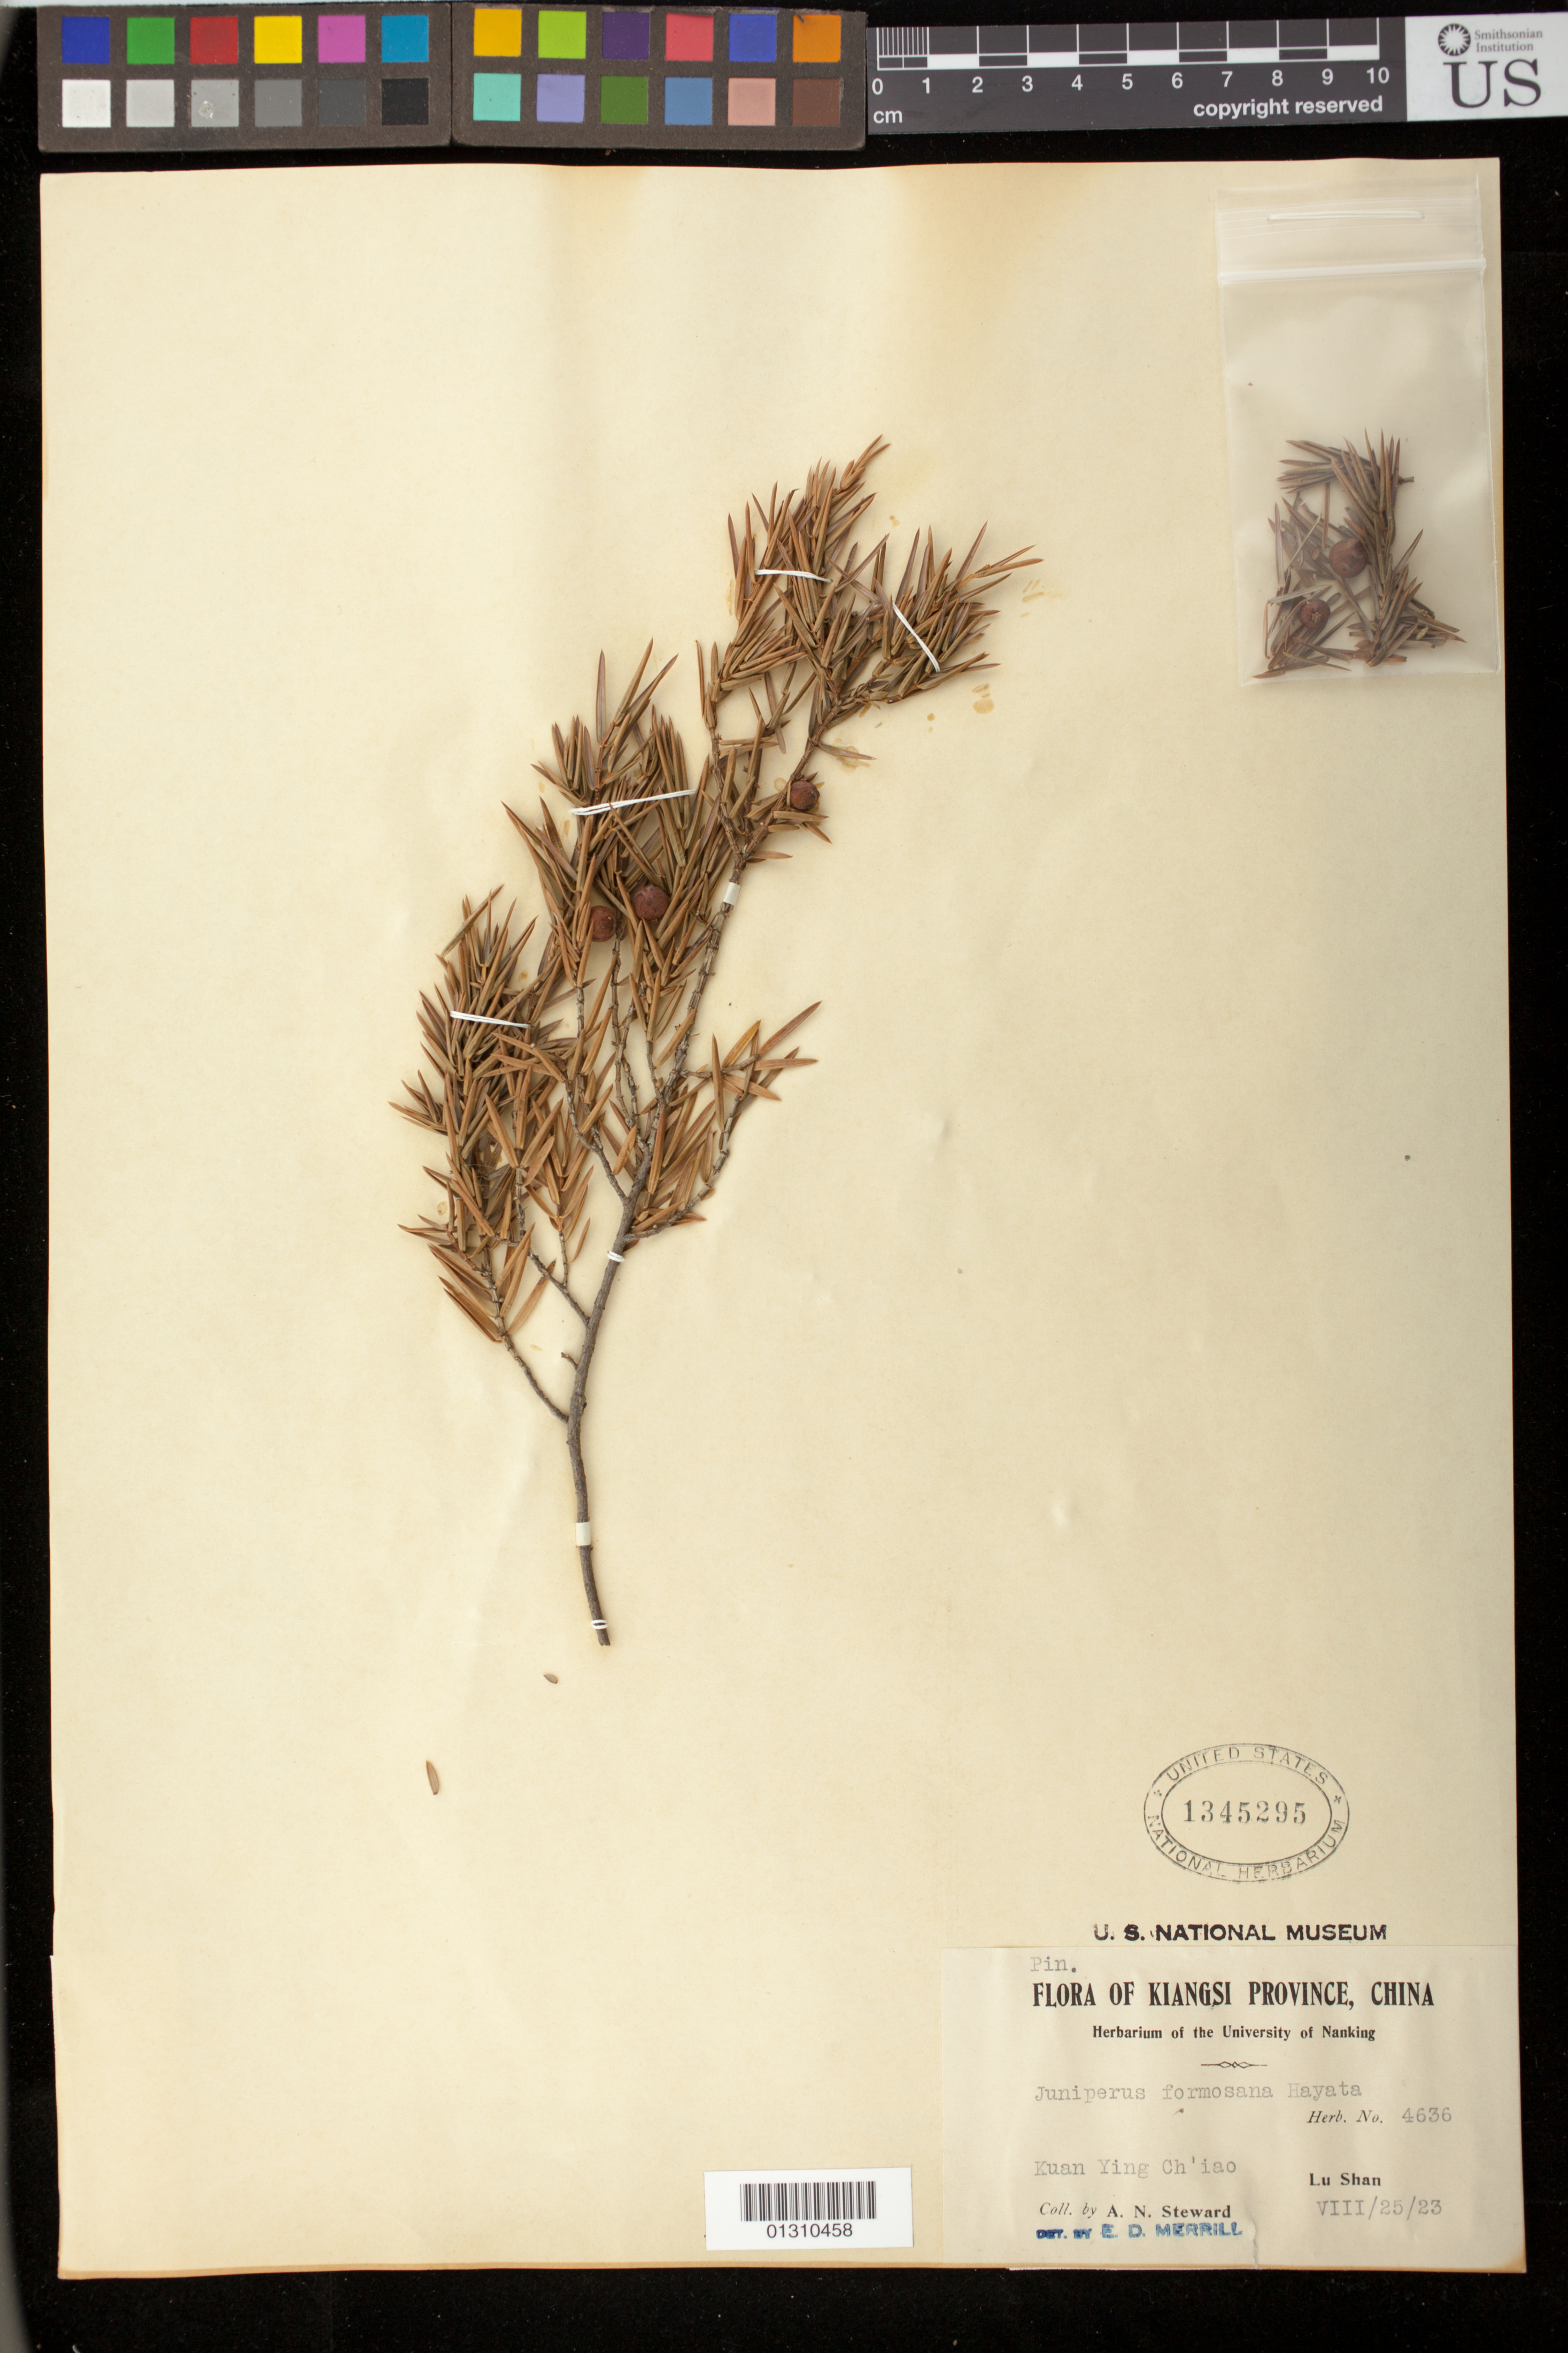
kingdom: Plantae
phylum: Tracheophyta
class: Pinopsida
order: Pinales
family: Cupressaceae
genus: Juniperus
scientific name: Juniperus formosana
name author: Hayata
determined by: Merrill, Elmer D.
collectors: A. N. Steward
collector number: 4636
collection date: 1923-08-25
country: China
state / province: Jiangxi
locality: Kiangsi Province, Kuan Ying Ch'iao, Lu Shan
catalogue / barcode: US 1345295